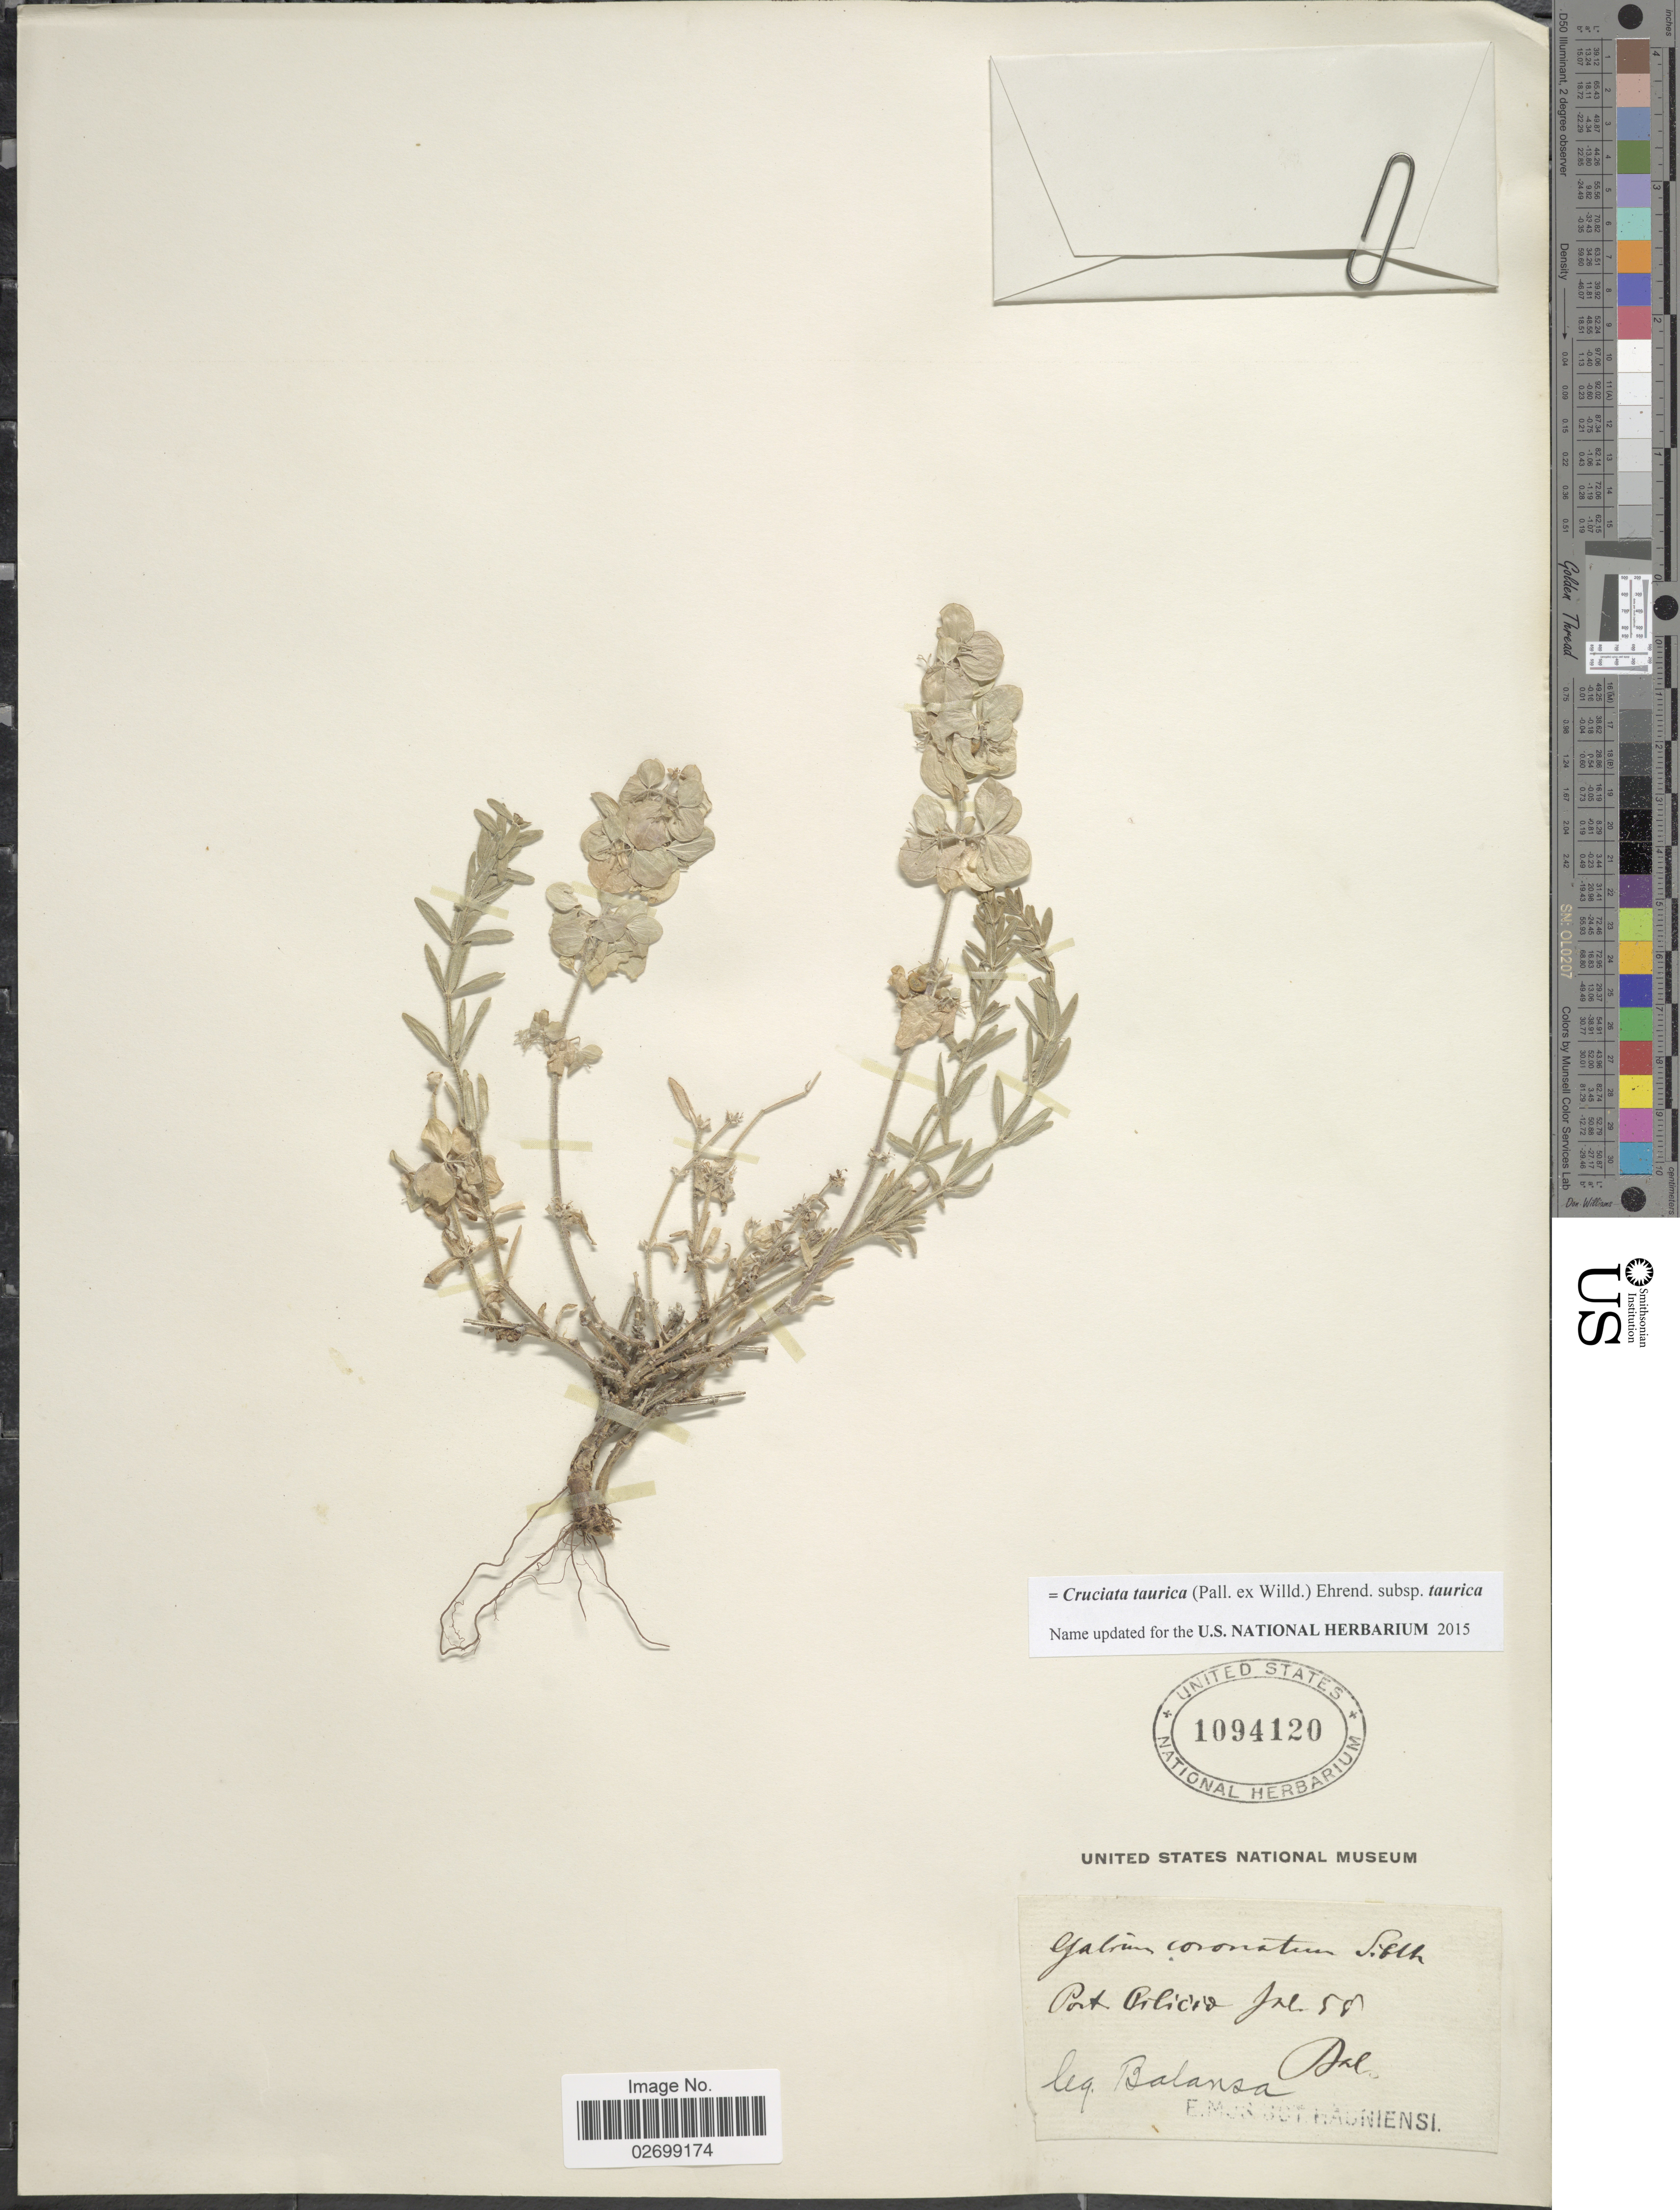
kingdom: Plantae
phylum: Tracheophyta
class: Magnoliopsida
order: Gentianales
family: Rubiaceae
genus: Cruciata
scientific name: Cruciata taurica subsp. taurica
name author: (Pall. ex Willd.) Ehrend.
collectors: -. Balansa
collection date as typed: Transcribed d/m/y: /6/58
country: Turkey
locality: Port Cilicia Dals [unsure placement] [interpreted]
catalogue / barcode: US 1094120